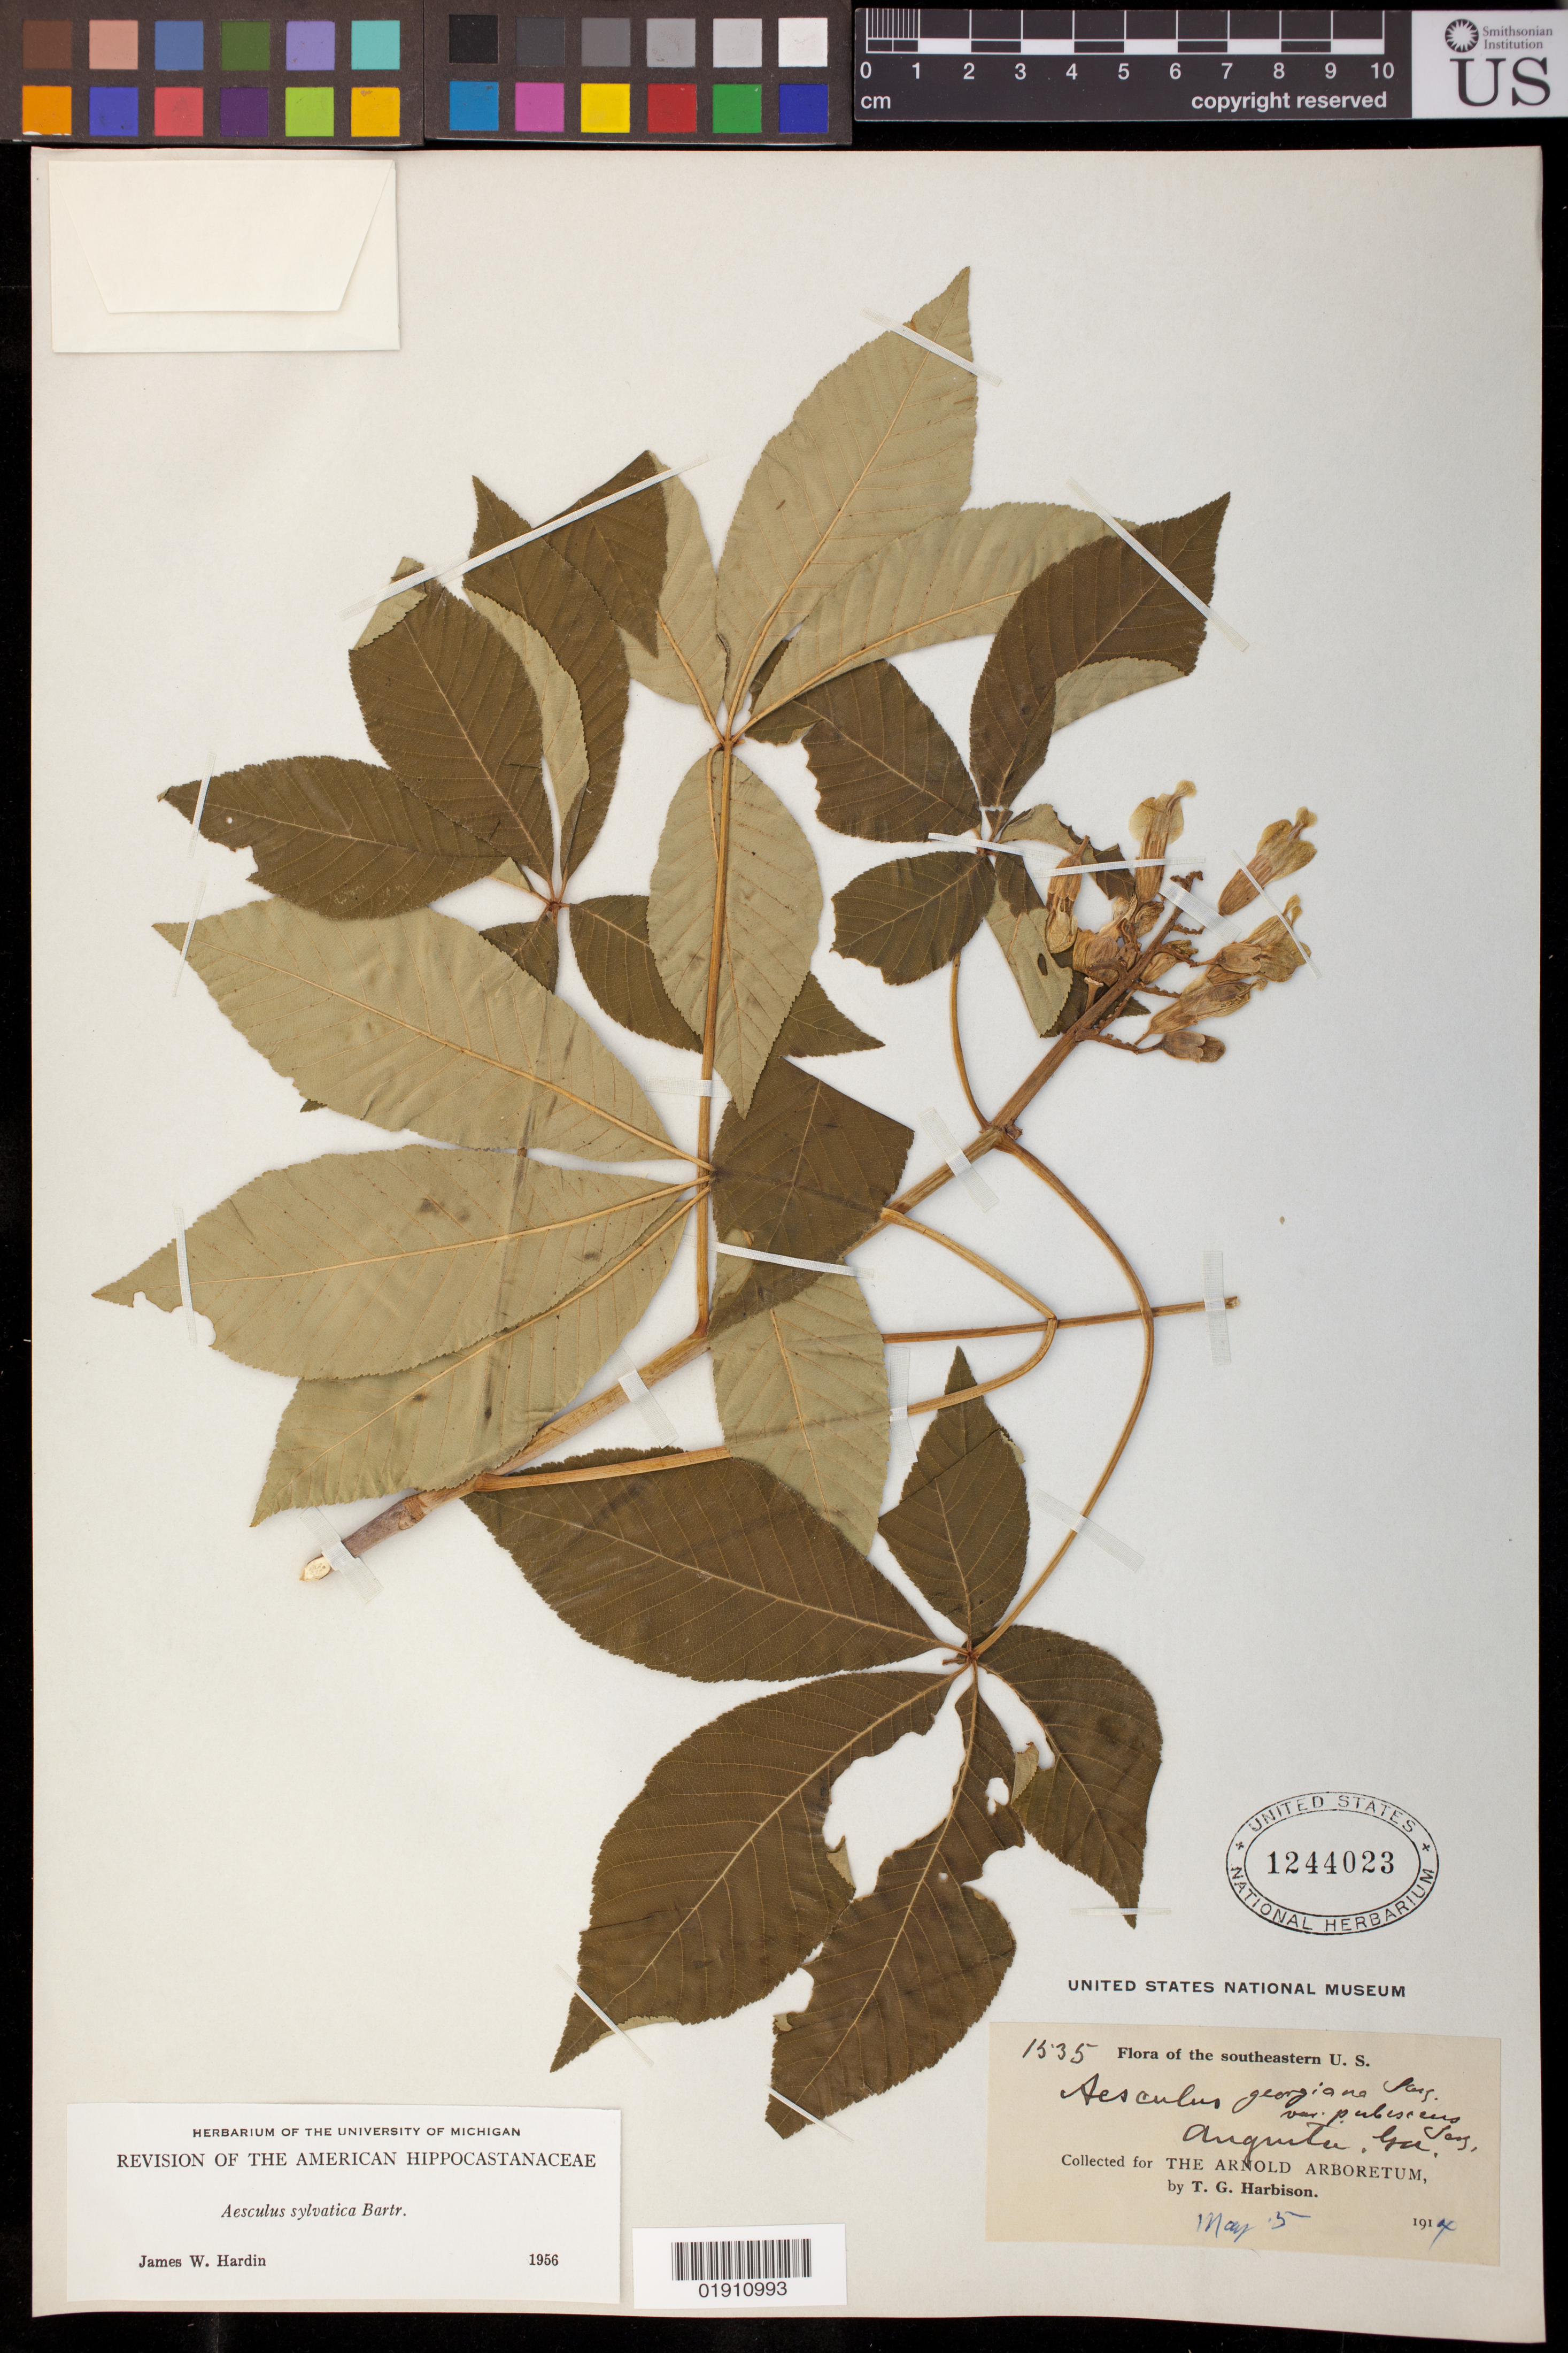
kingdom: Plantae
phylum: Tracheophyta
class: Magnoliopsida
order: Sapindales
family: Sapindaceae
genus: Aesculus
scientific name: Aesculus sylvatica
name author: W. Bartram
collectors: T. Harbison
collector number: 1535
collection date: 1914-05-05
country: United States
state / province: Georgia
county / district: Richmond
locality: Augusta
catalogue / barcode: US 1244023